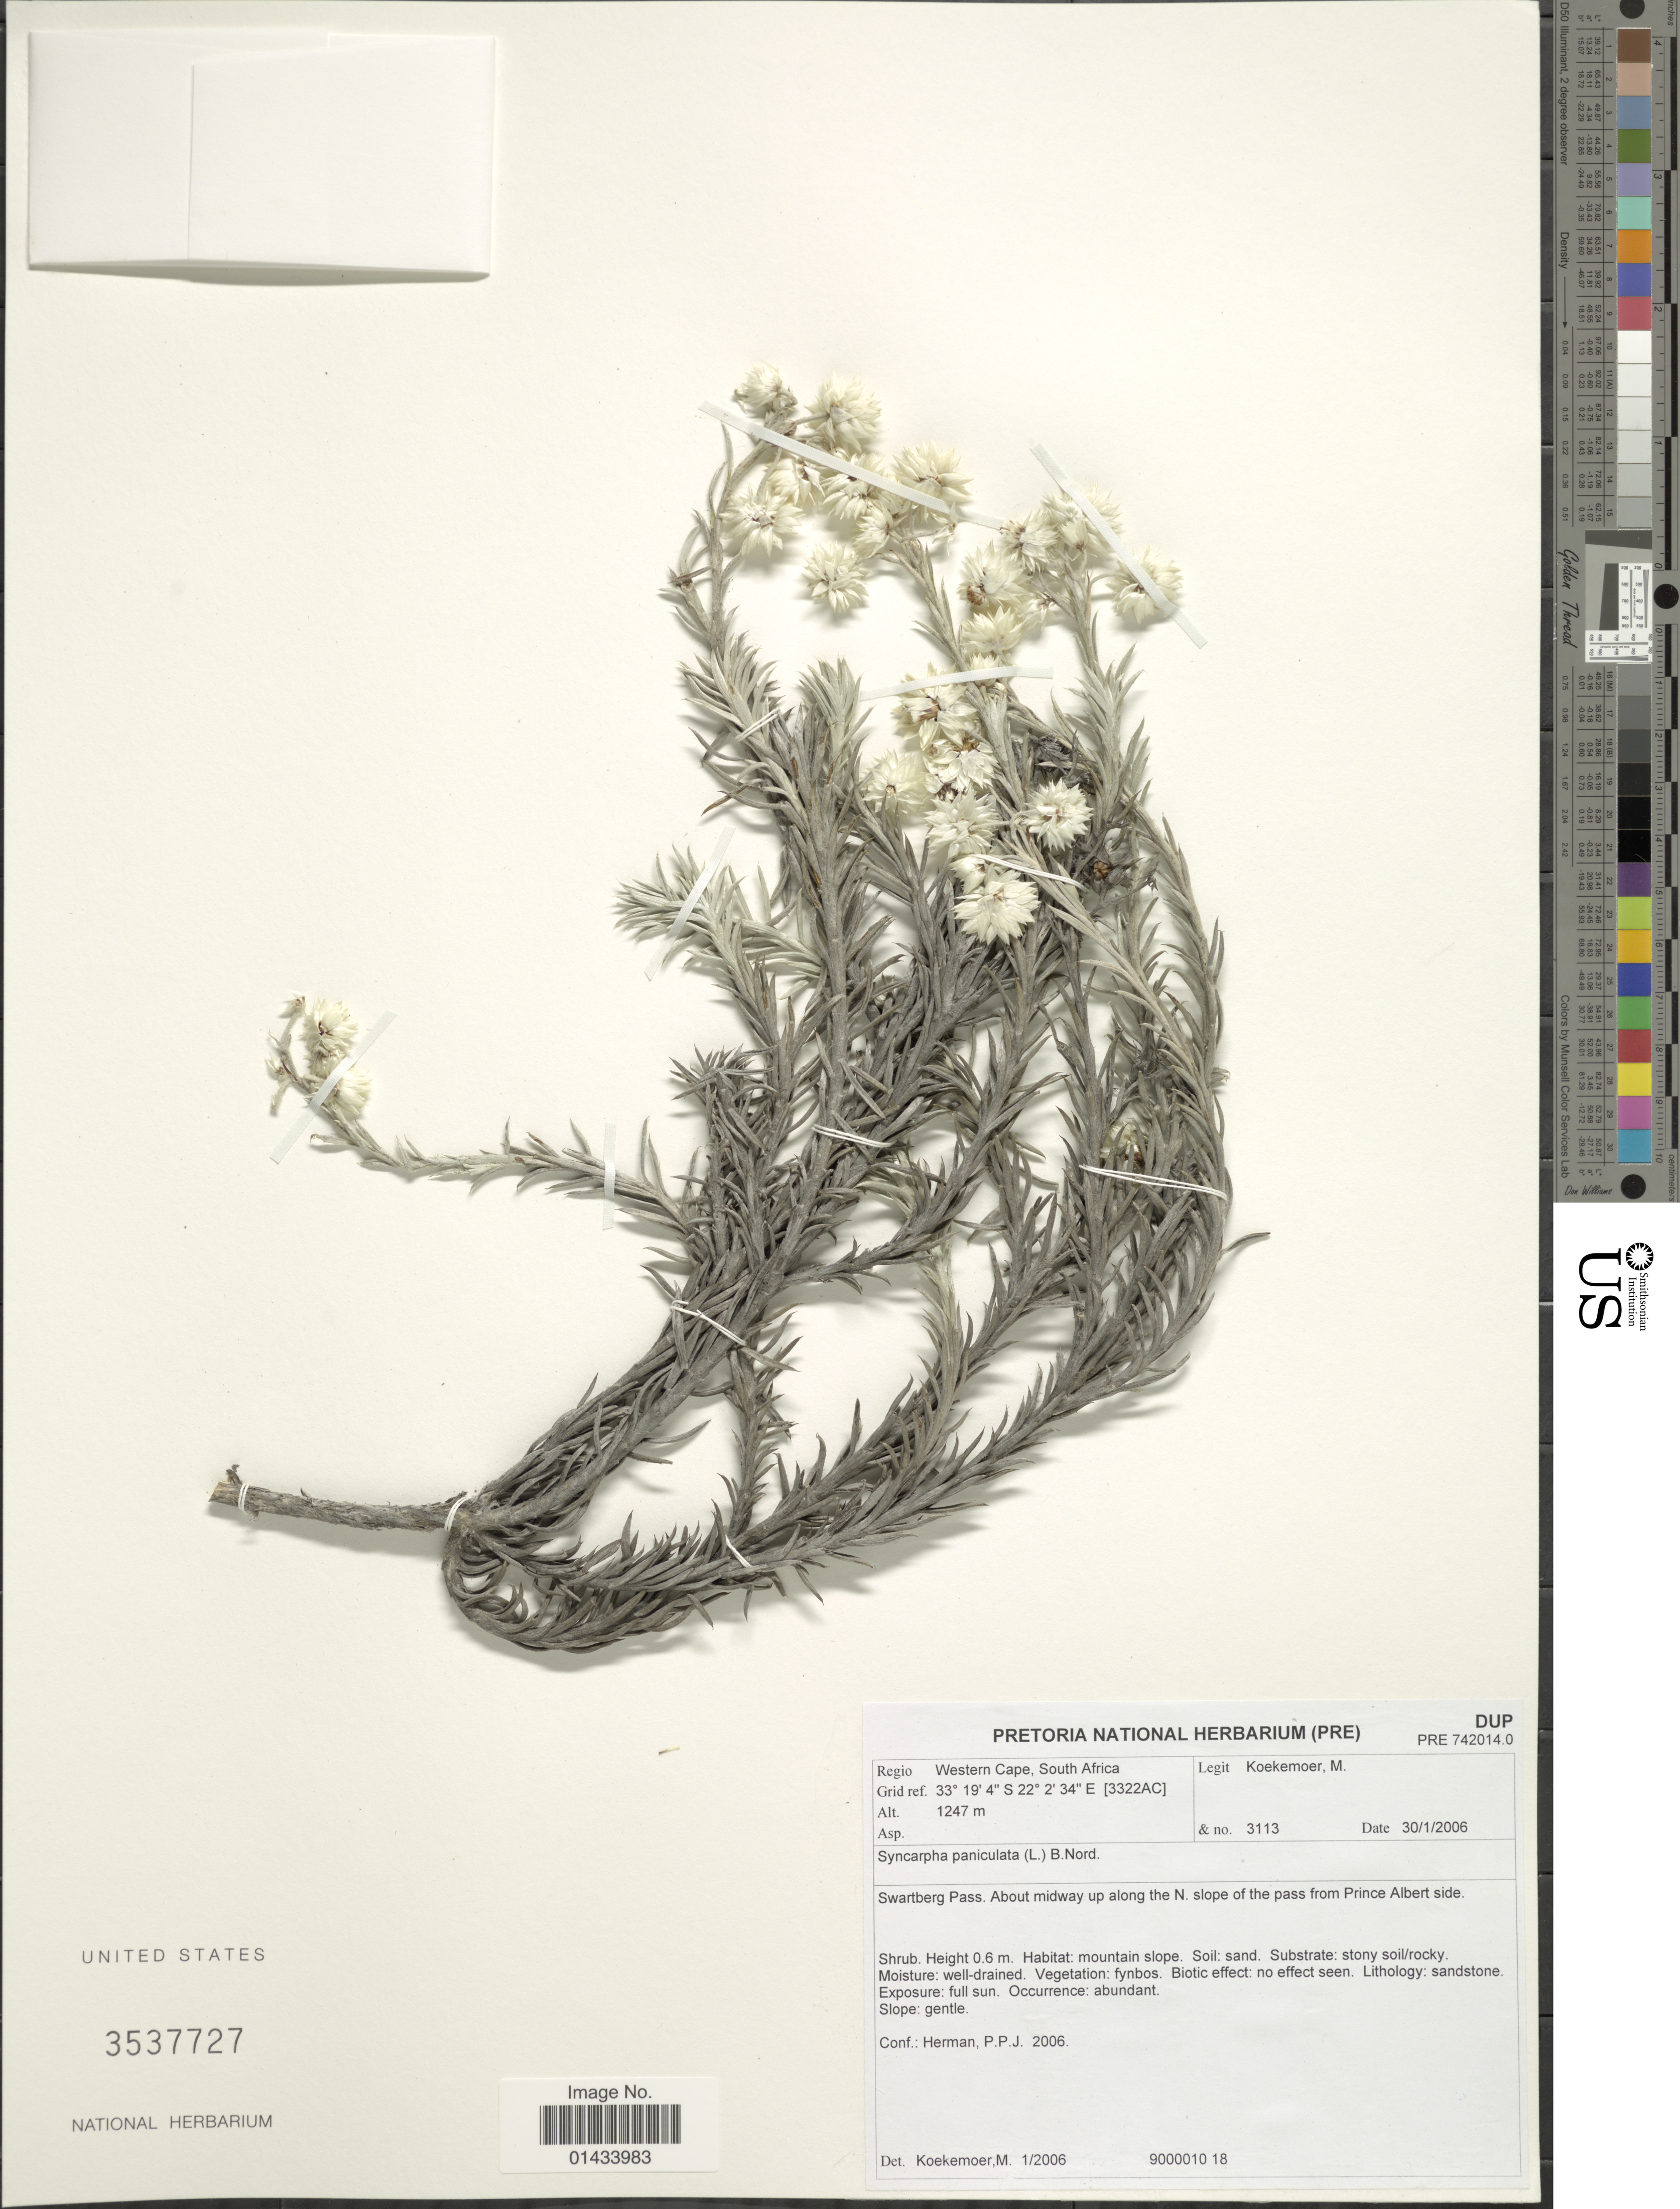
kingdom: Plantae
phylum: Tracheophyta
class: Magnoliopsida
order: Asterales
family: Asteraceae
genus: Syncarpha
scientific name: Syncarpha paniculata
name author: (L.) B. Nord.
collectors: M. Koekemoer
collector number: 3113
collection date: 2006-01-30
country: South Africa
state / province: Western Cape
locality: Swartberg Pass. About midway up along the N. slope of the pass from Prince Albert side, mountain slope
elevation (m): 1247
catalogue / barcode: US 3537727